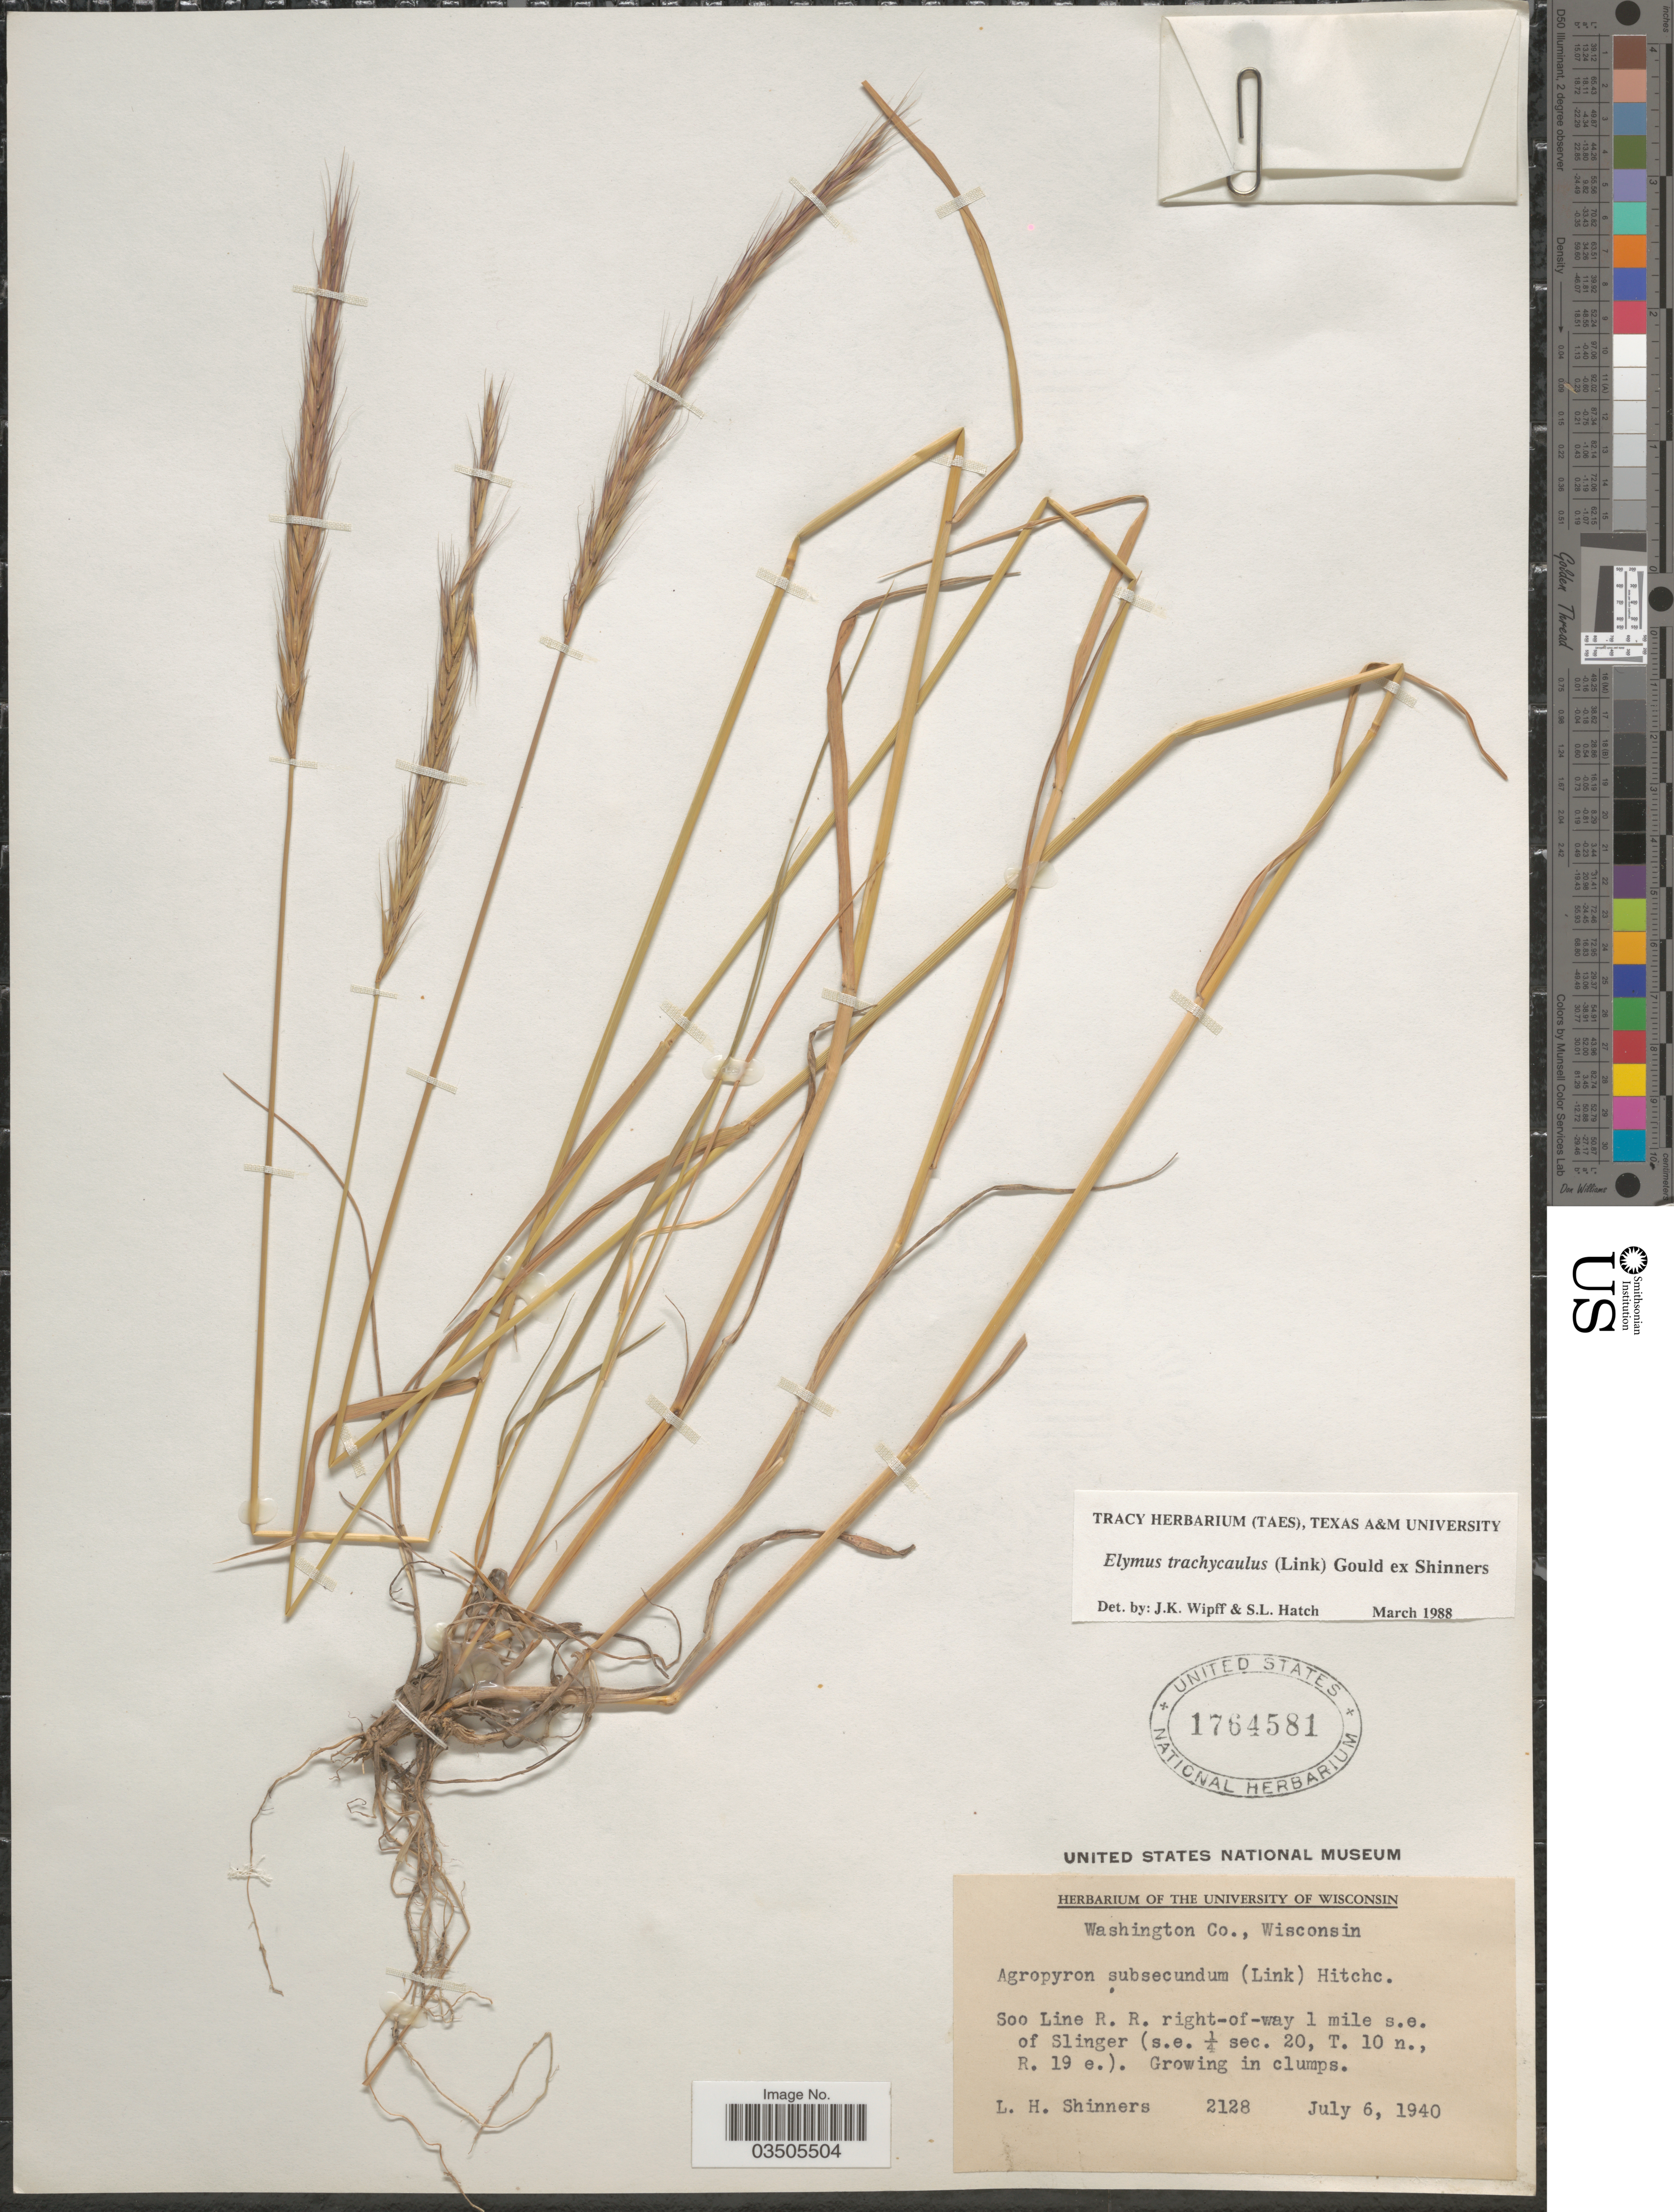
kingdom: Plantae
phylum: Tracheophyta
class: Liliopsida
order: Poales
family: Poaceae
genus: Elymus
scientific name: Elymus trachycaulus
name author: (Link) Gould ex Shinners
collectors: L. H. Shinners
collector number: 2128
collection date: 1940-07-06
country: United States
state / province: Wisconsin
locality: Washington Co. Soo Line R. R. right-of-way 1 mile s.e. of Slinger (s.e. ¼ sec. 20, T. 10 n., R. 19 e.).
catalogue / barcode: US 1764581